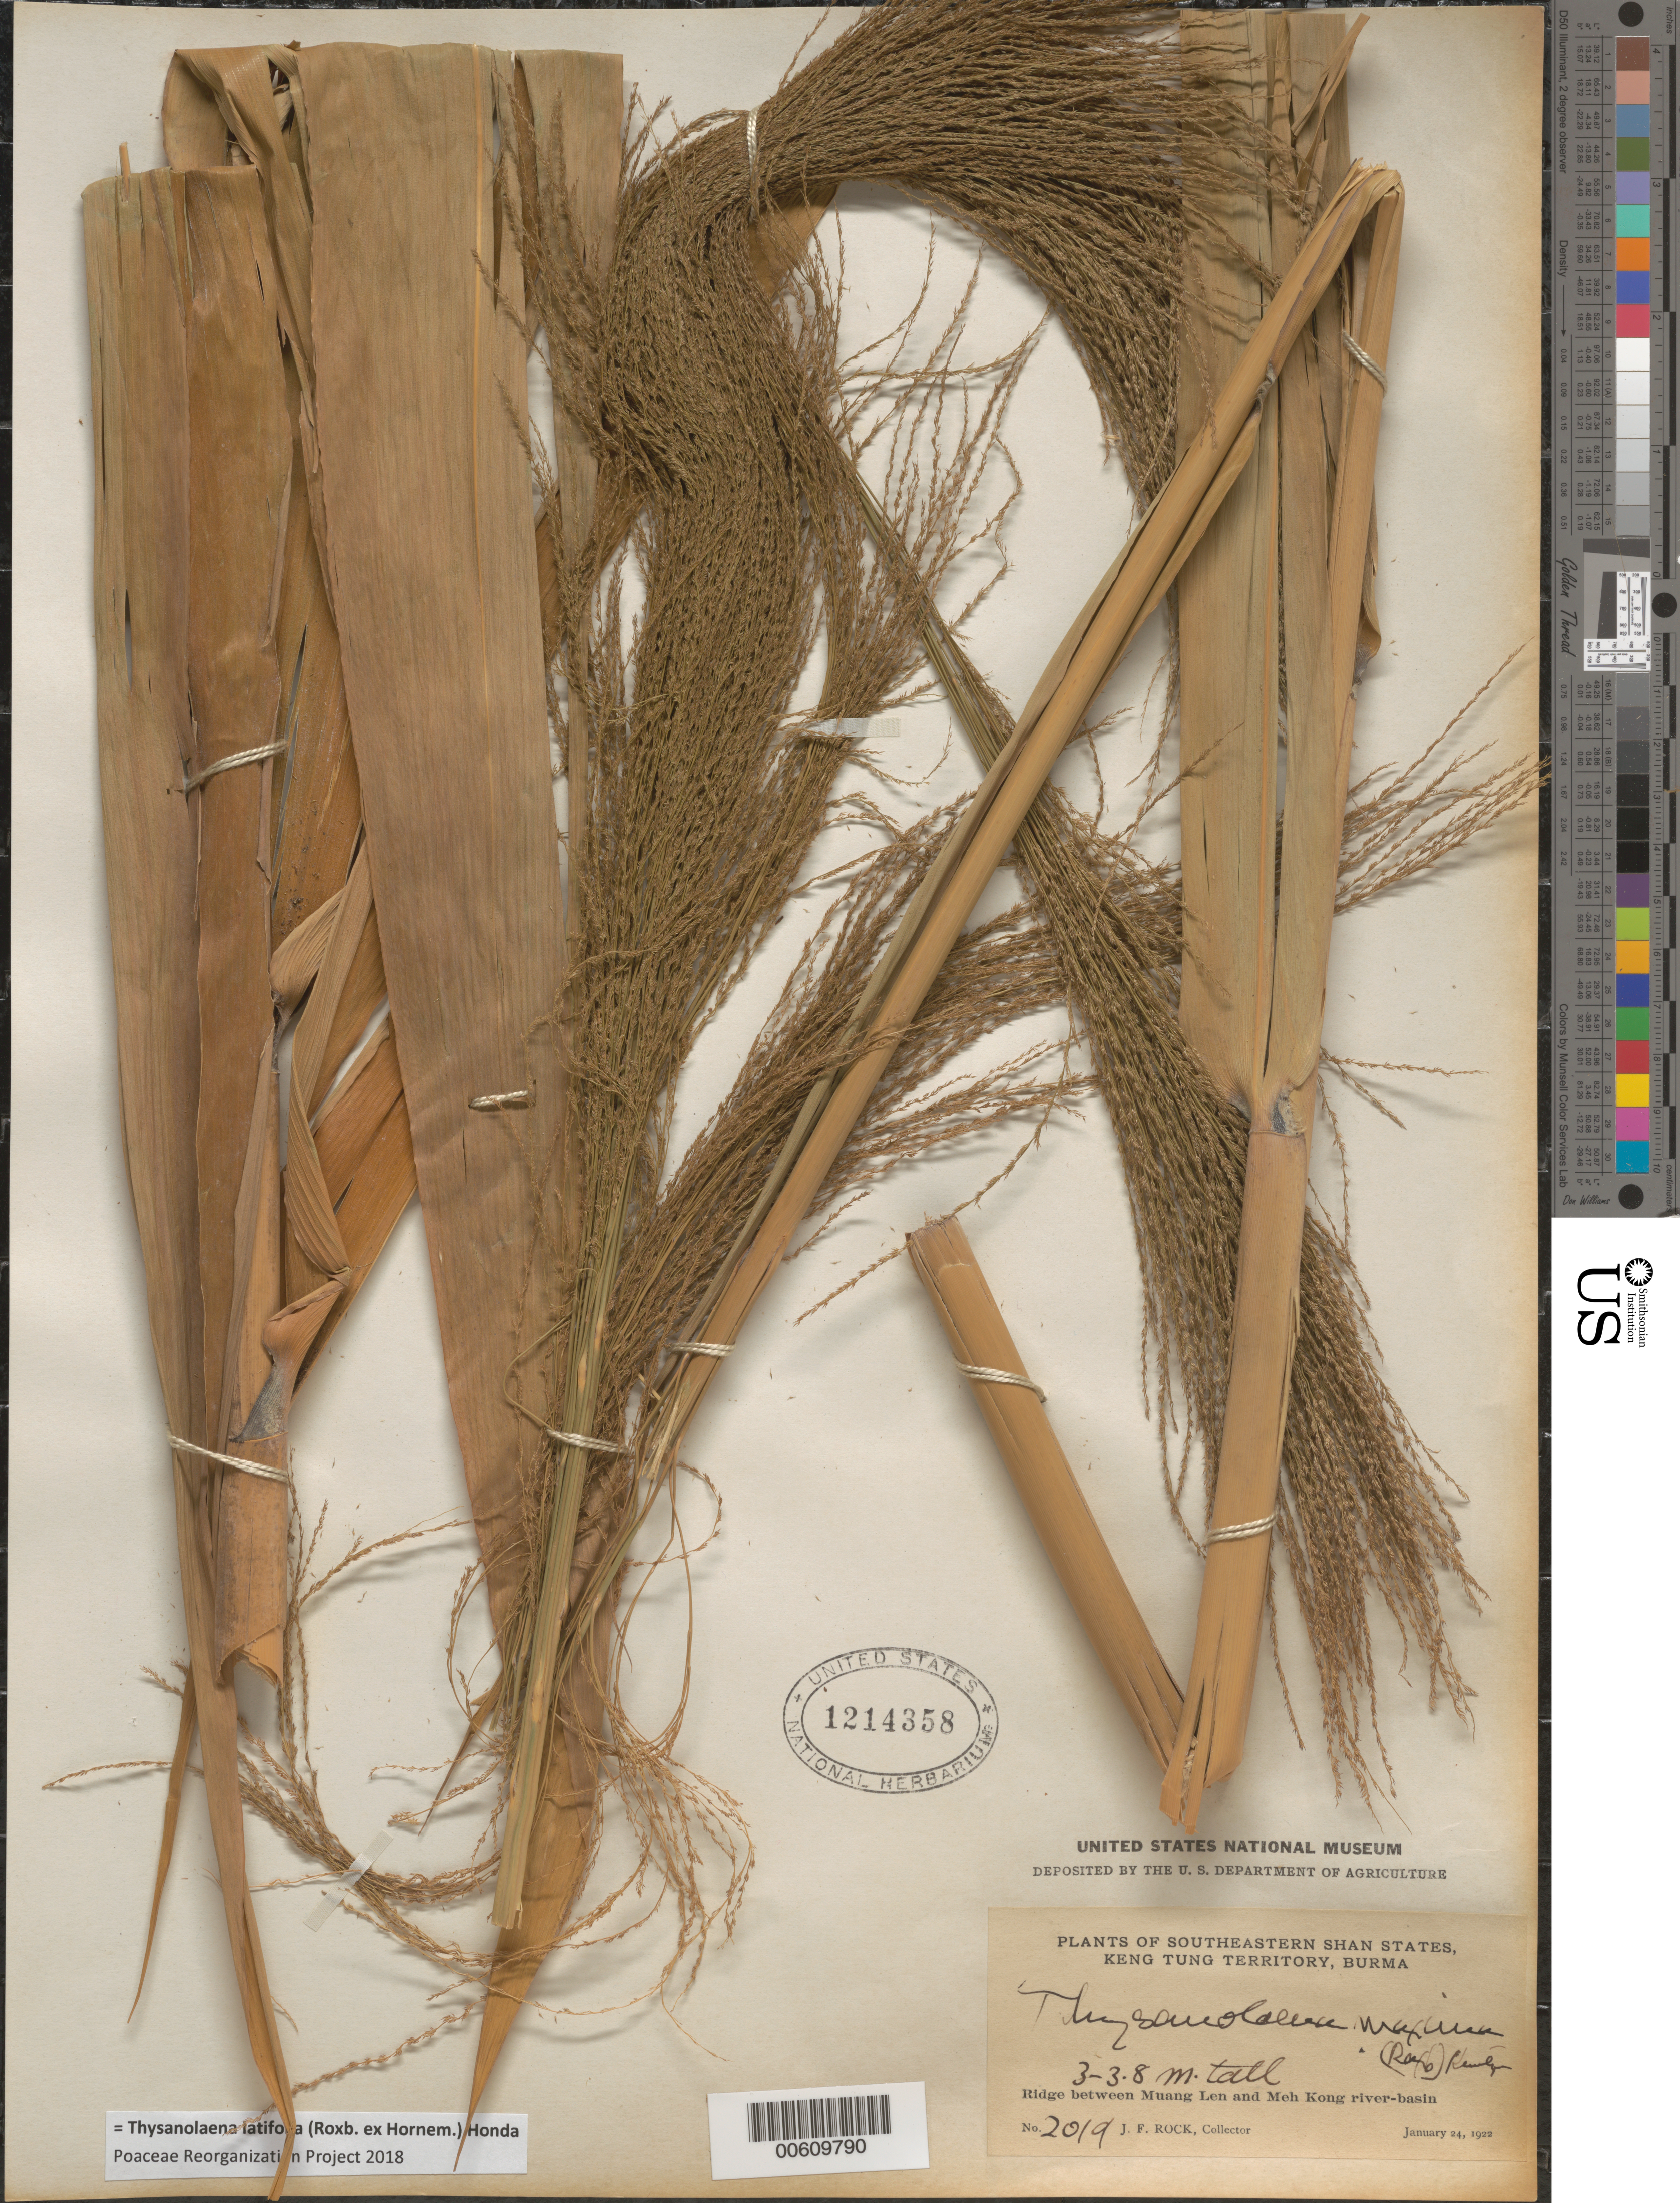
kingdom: Plantae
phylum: Tracheophyta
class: Liliopsida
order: Poales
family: Poaceae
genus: Thysanolaena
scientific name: Thysanolaena latifolia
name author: (Roxb. ex Hornem.) Honda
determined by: Poaceae Reorganization Project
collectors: J. F. Rock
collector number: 2019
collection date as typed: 24 Jan 1922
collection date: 1922-01-24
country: Myanmar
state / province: Shan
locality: Keng Tung Territory, Ridge between Muang Len and Meh Kong river basin.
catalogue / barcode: US 1214358